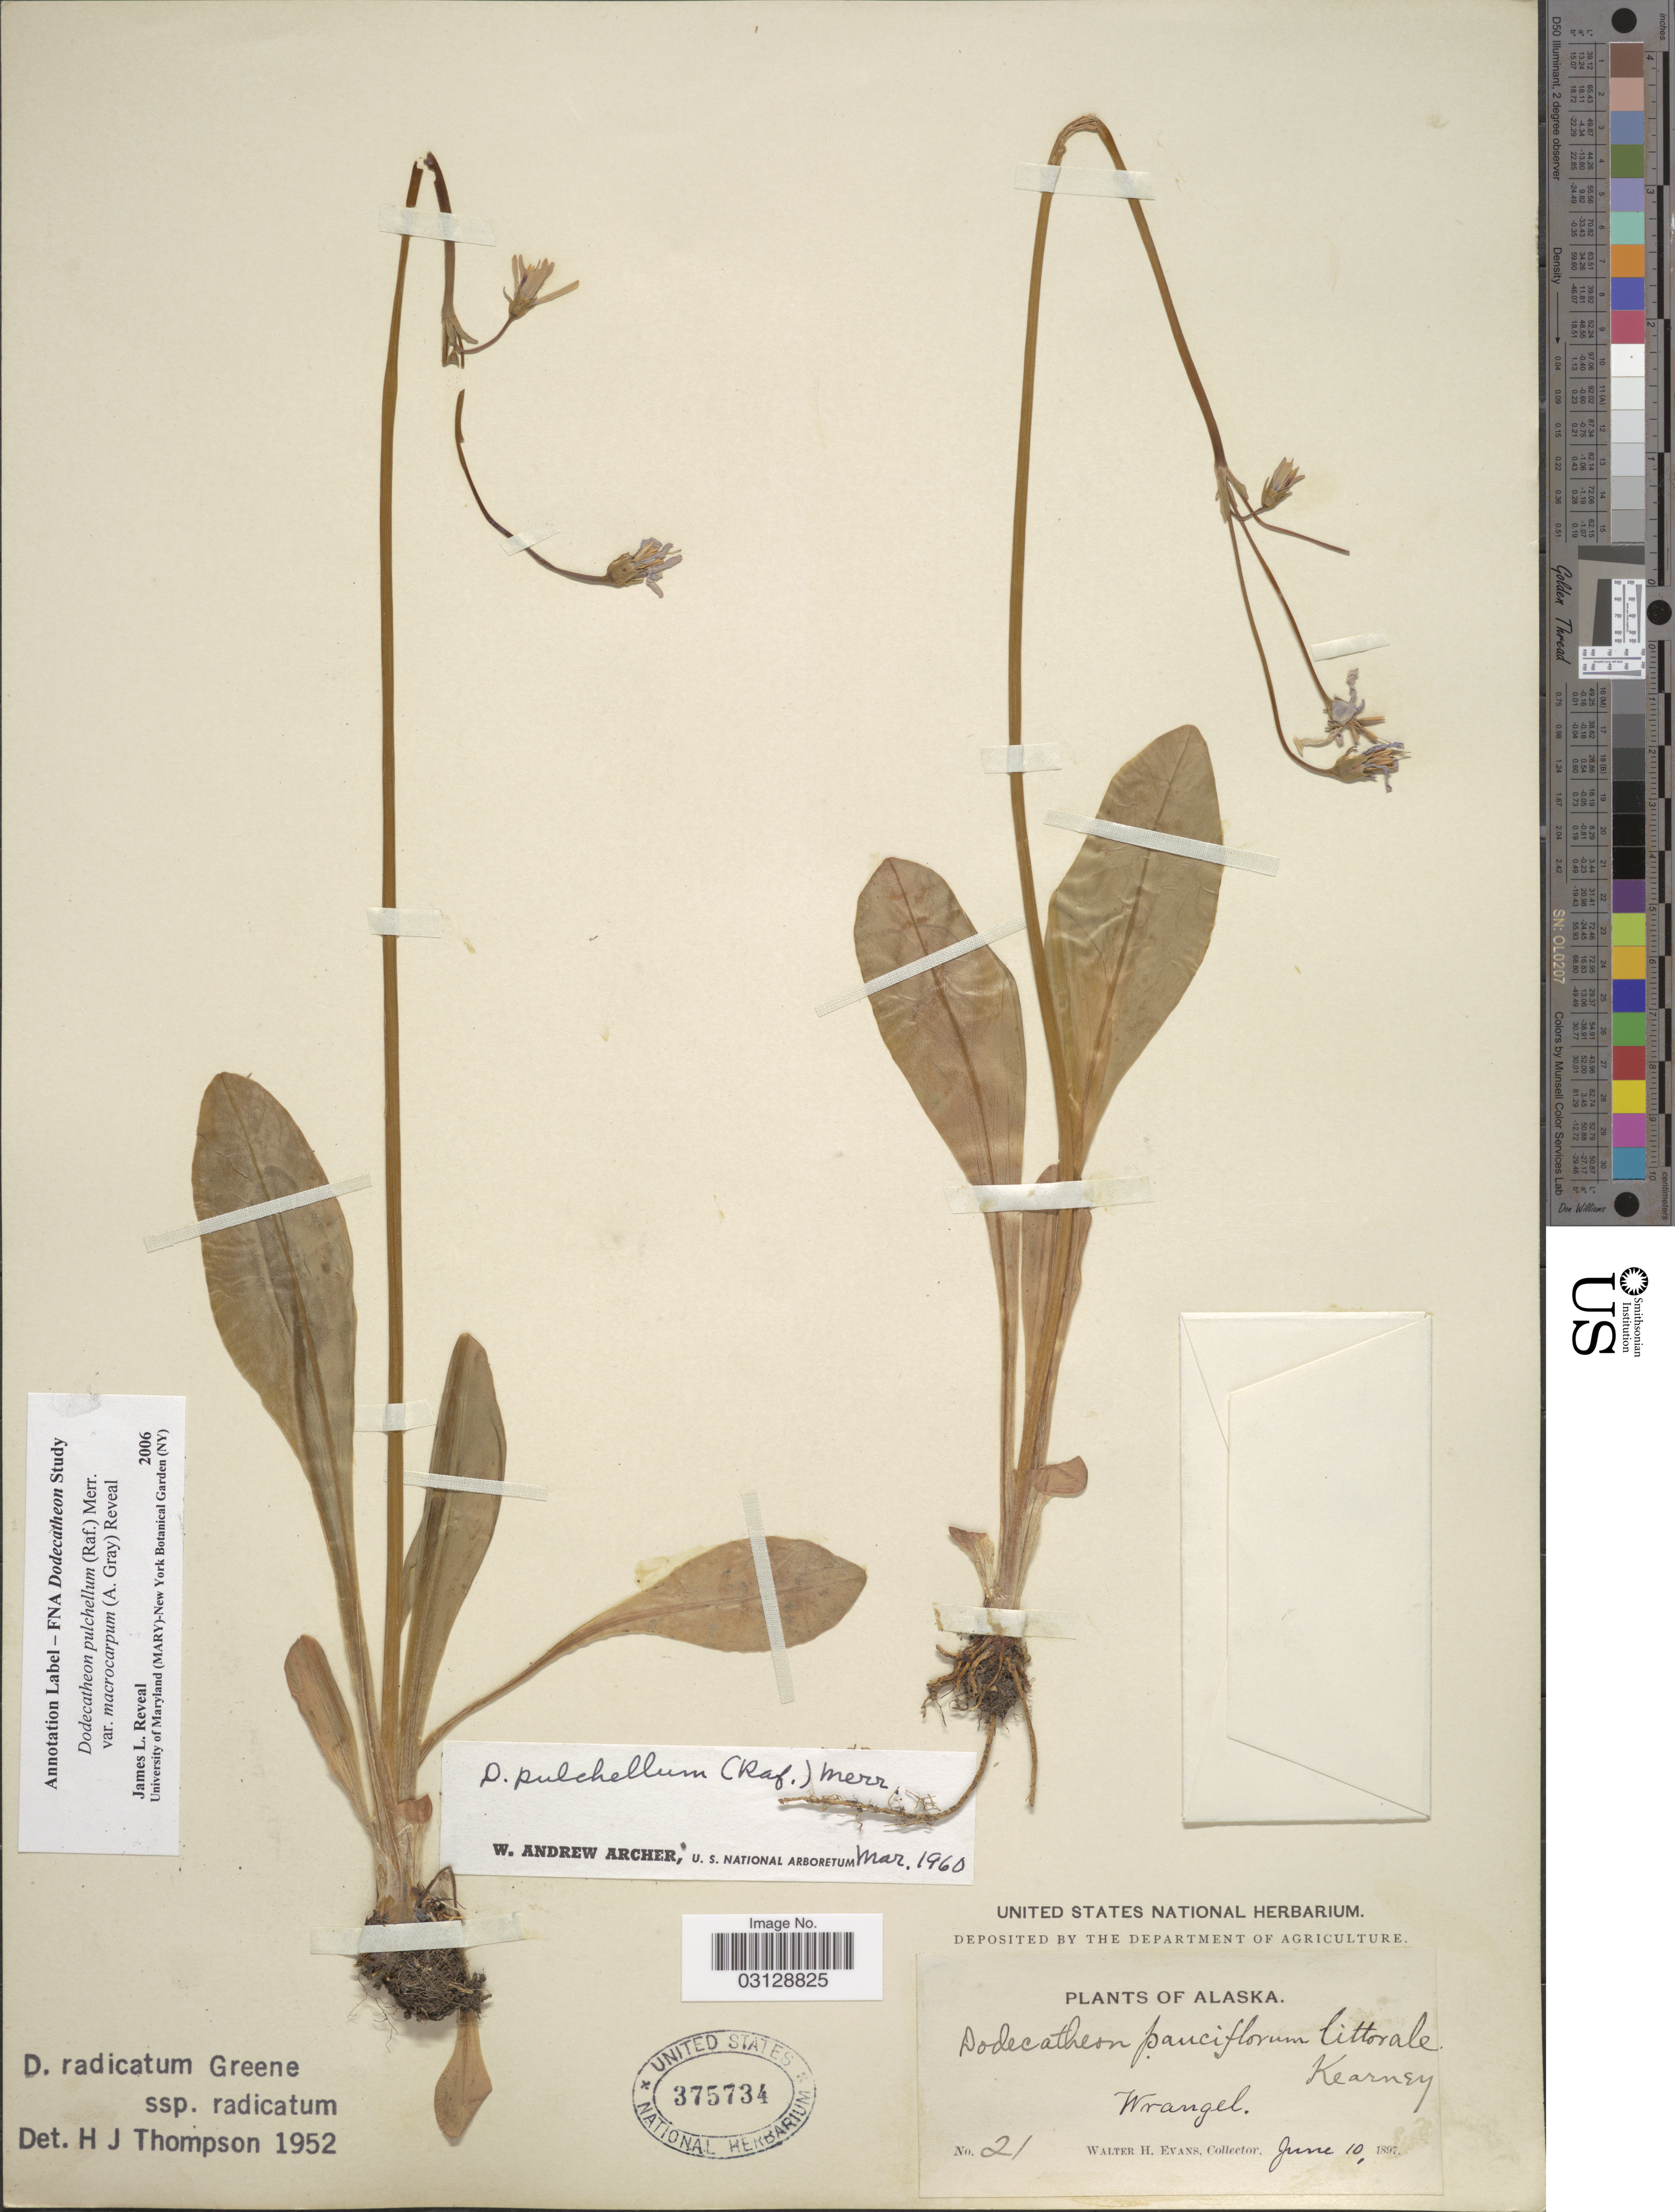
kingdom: Plantae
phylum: Tracheophyta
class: Magnoliopsida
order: Ericales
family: Primulaceae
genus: Dodecatheon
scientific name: Dodecatheon pulchellum var. macrocarpum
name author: (A. Gray) Reveal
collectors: W. H. Evans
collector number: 21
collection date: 1897-06-10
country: United States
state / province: Alaska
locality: Wrangell.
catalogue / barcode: US 375734